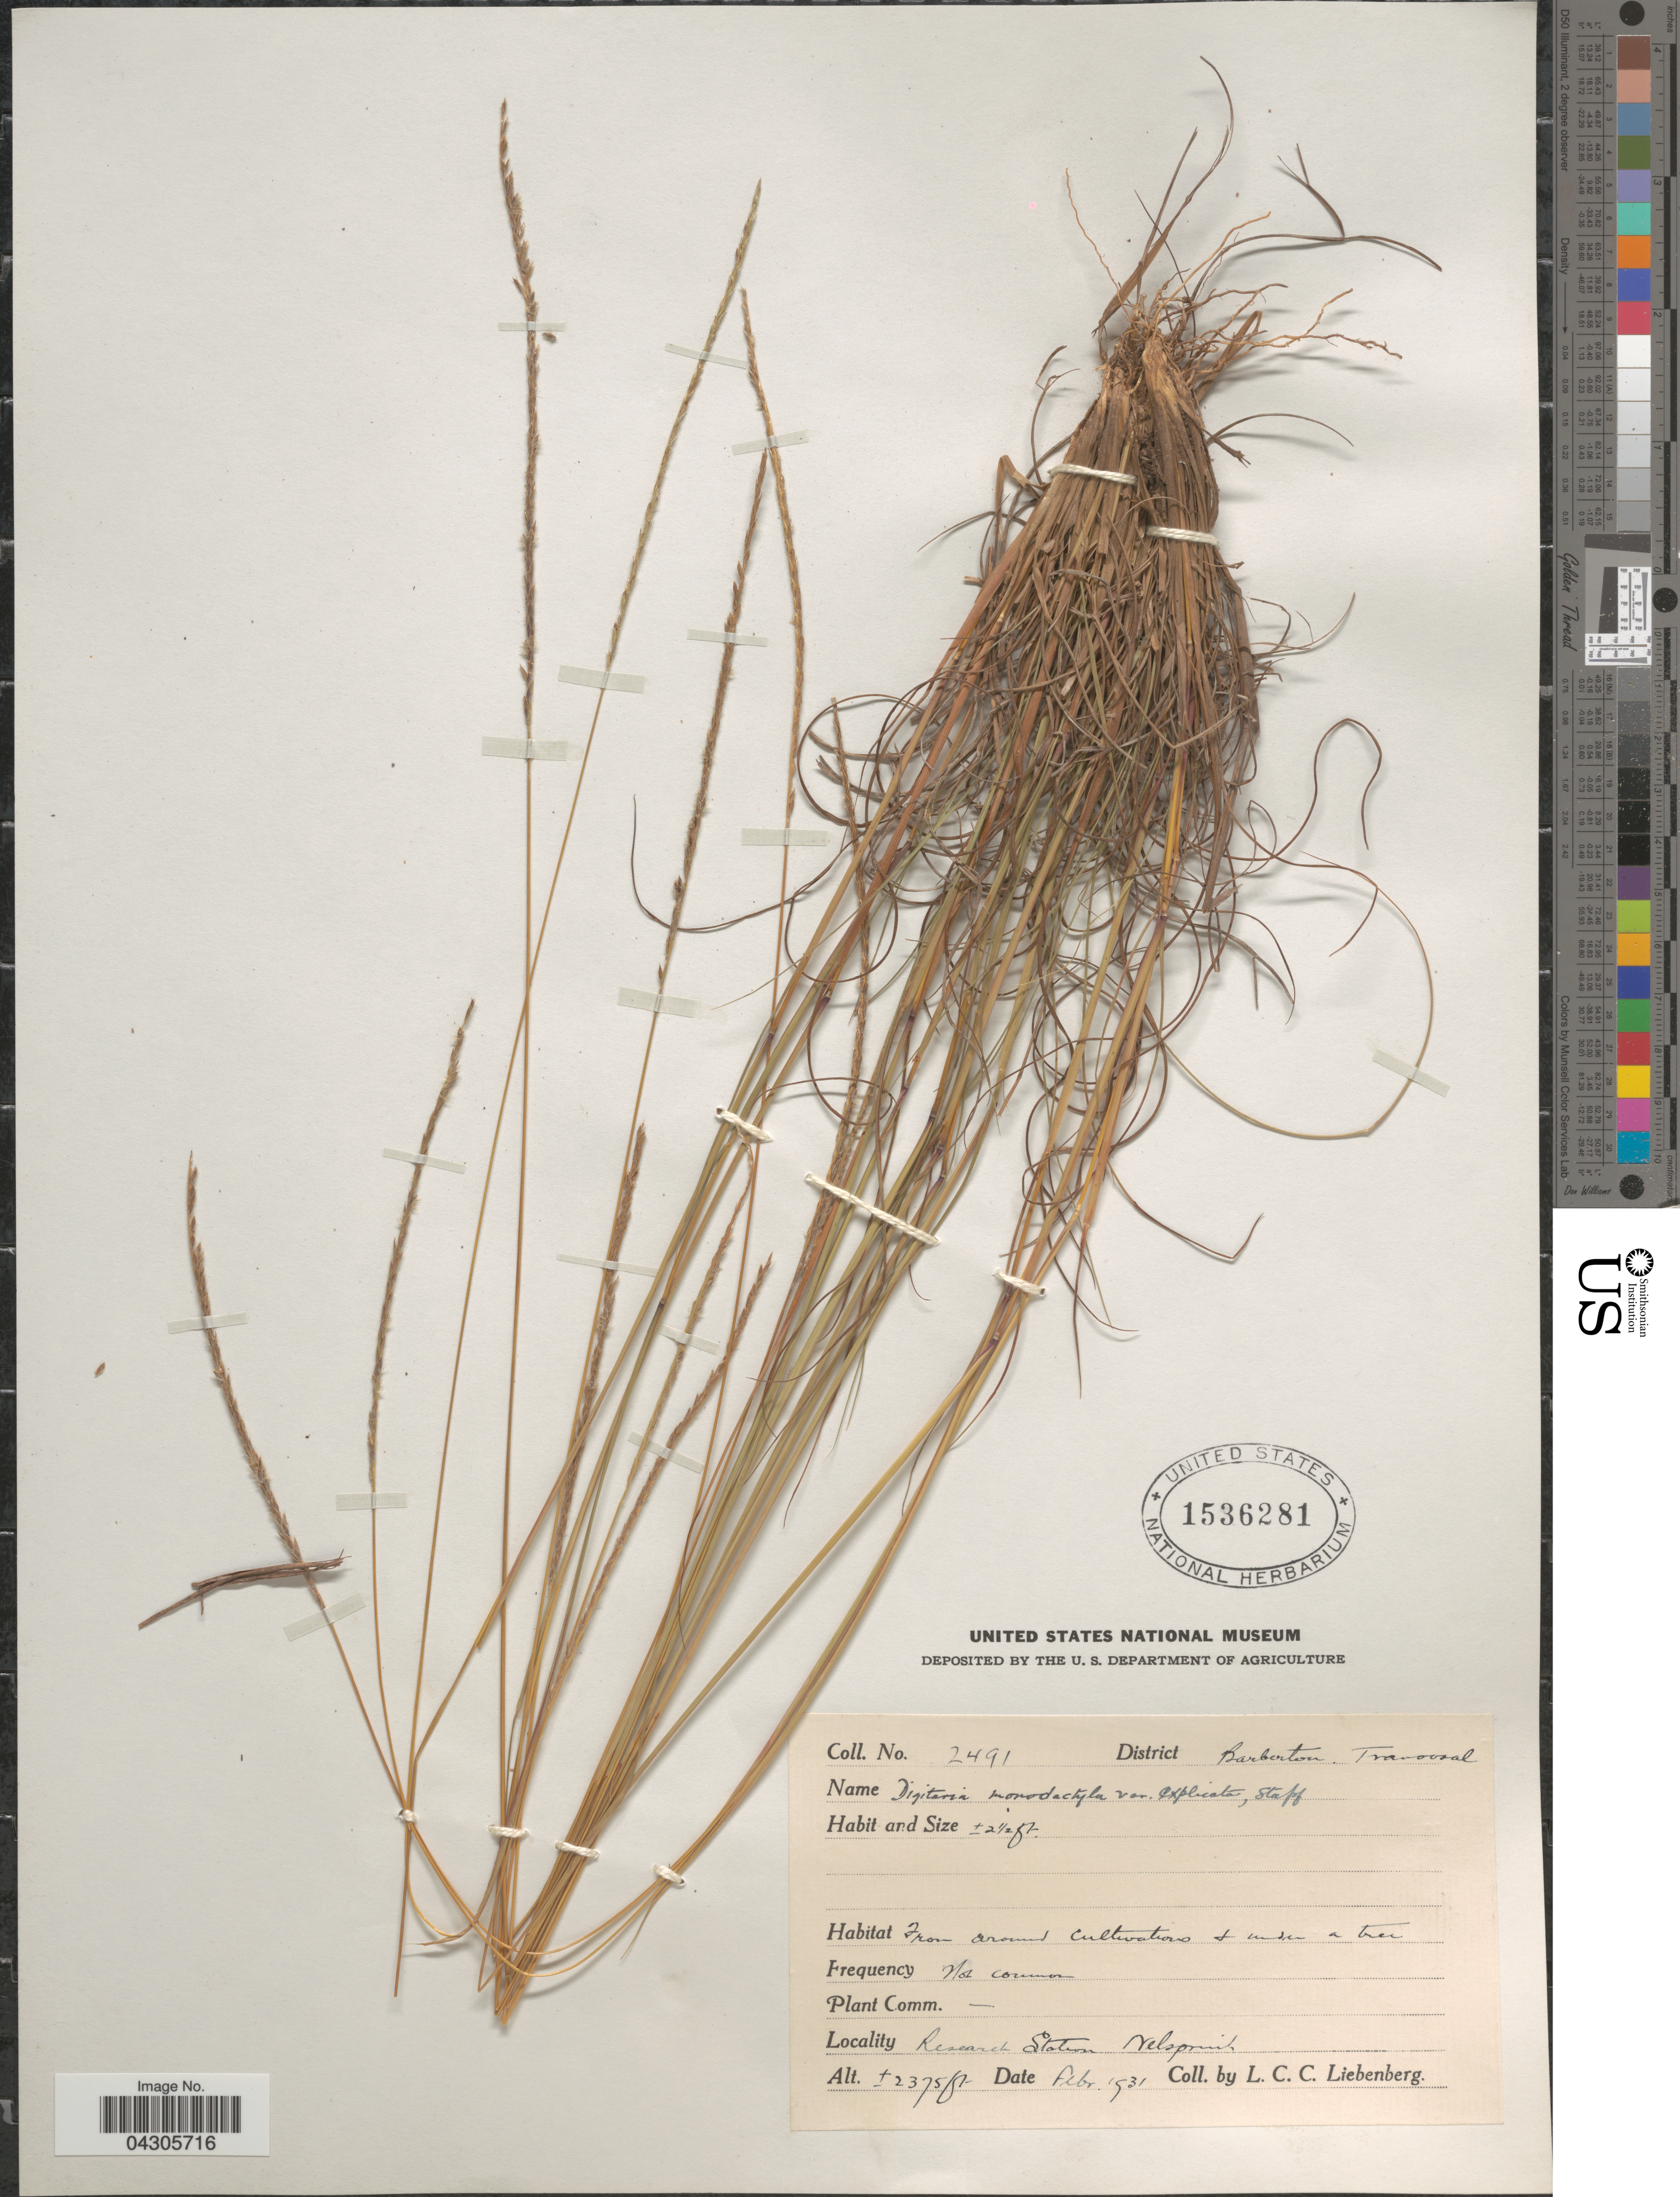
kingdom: Plantae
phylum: Tracheophyta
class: Liliopsida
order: Poales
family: Poaceae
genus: Digitaria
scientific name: Digitaria monodactyla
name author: (Nees) Stapf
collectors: L. Liebenberg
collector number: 2491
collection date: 1931-02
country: South Africa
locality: District Barberton. Transvaal. Research Station Nelspruit.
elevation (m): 724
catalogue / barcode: US 1536281